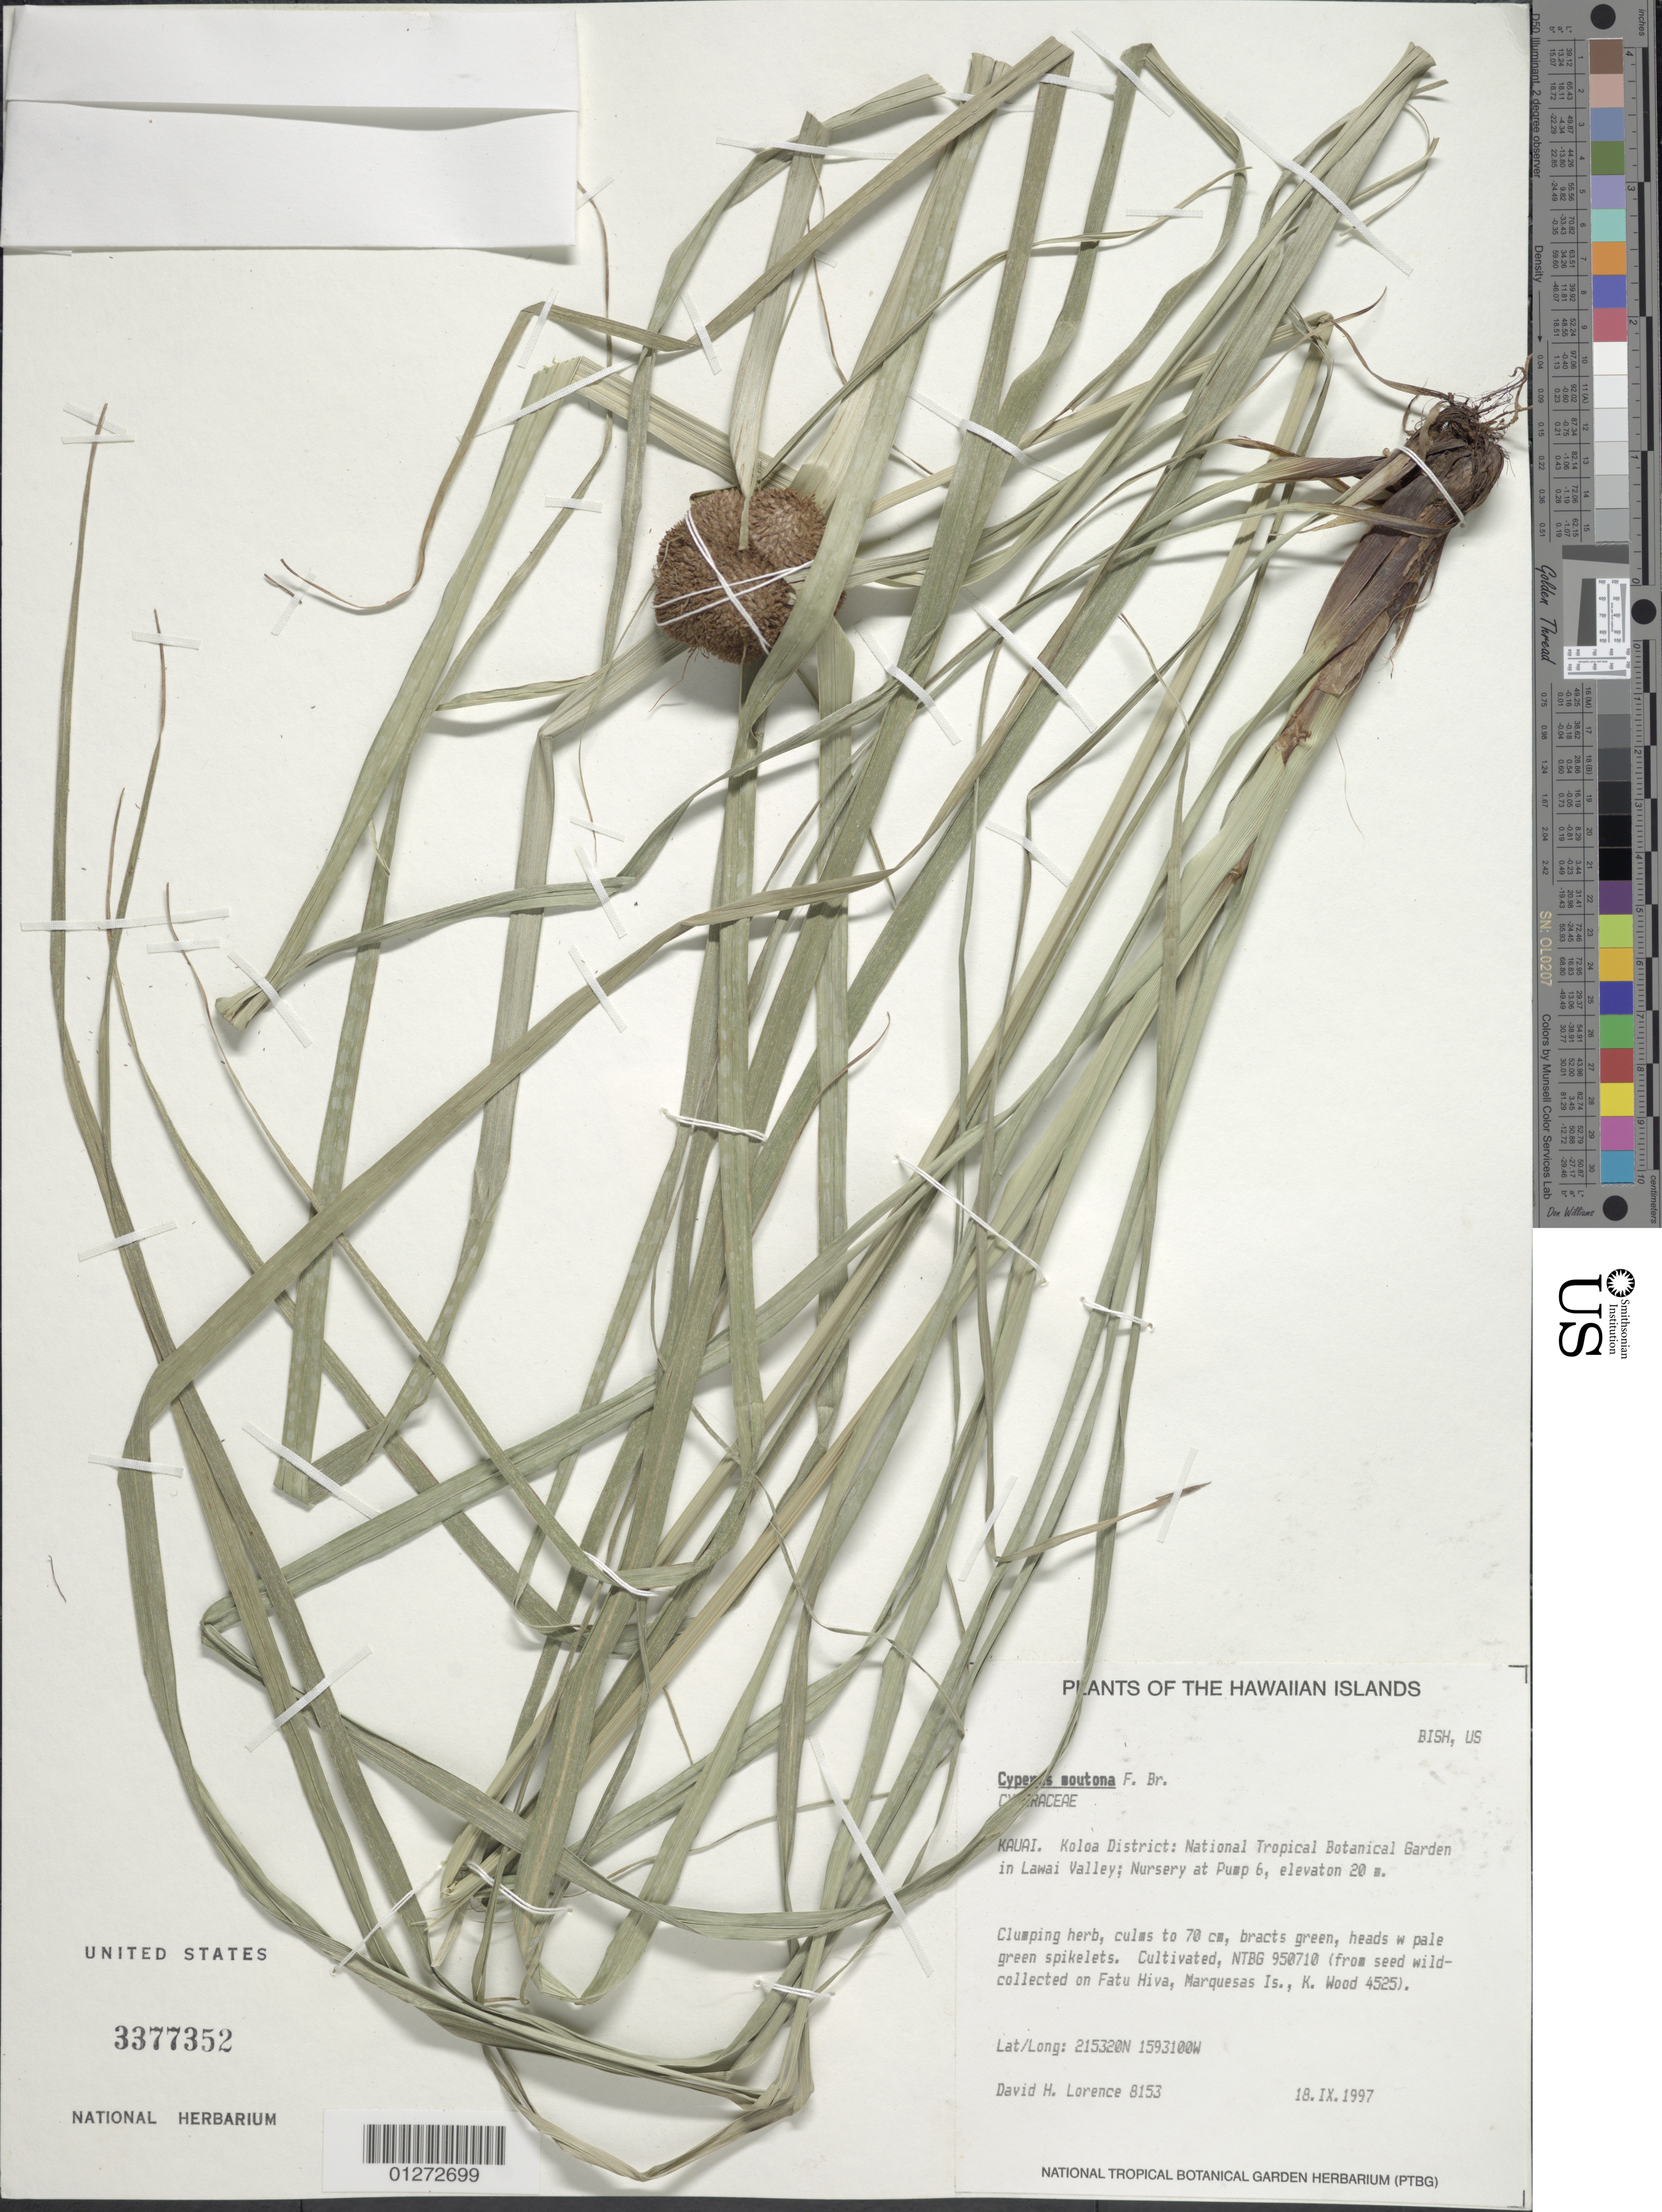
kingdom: Plantae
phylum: Tracheophyta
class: Liliopsida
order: Poales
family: Cyperaceae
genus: Cyperus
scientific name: Cyperus moutona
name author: F. Br.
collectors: D. Lorence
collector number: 8153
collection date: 1997-09-18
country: United States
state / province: Hawaii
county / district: Kauai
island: Kaua'i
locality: National Tropical Botanical Garden in Lawai Valley, Nursery at Pump 6.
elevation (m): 20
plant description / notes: From seed wild collected on Fatu Hiva, Marquesas Islandws, K. Wood 4525.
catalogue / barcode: US 3377352